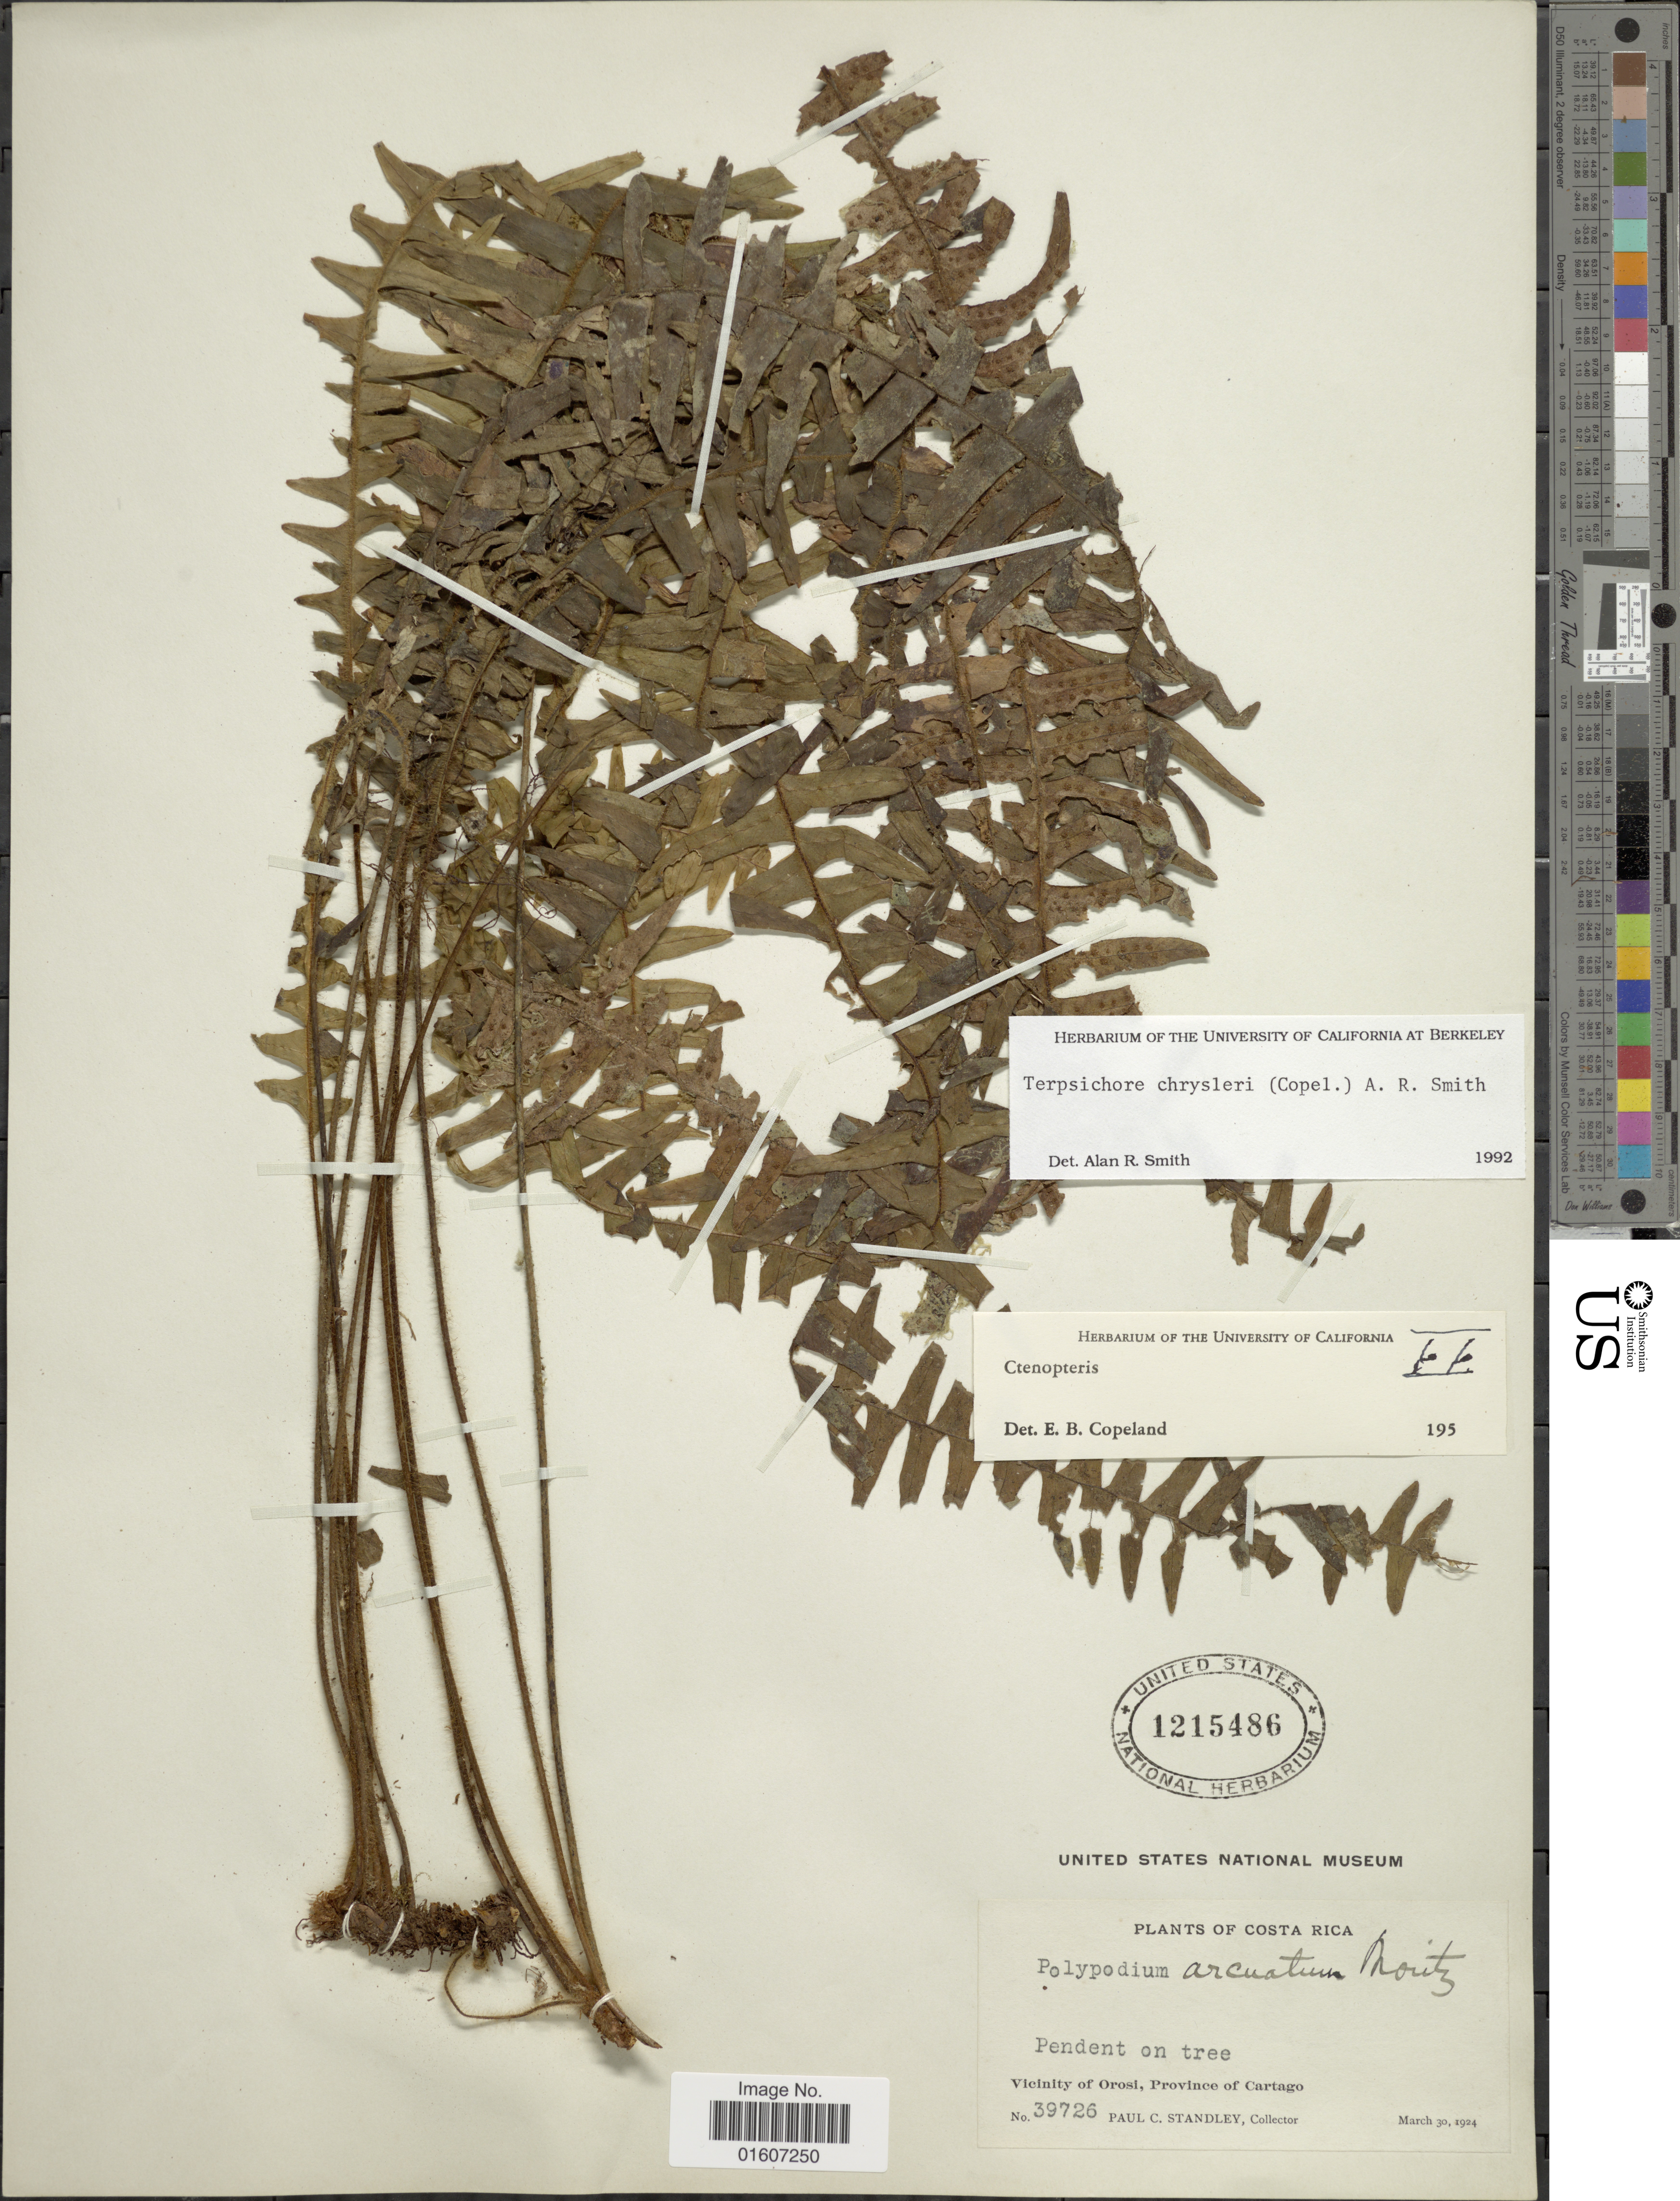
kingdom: Plantae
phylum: Tracheophyta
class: Polypodiopsida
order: Polypodiales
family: Polypodiaceae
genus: Terpsichore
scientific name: Terpsichore chrysleri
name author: (Copel.) A.R. Sm.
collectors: P. C. Standley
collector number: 39726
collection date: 1924-03-30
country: Costa Rica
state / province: Cartago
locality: Vicinity of Orosi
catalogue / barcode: US 1215486